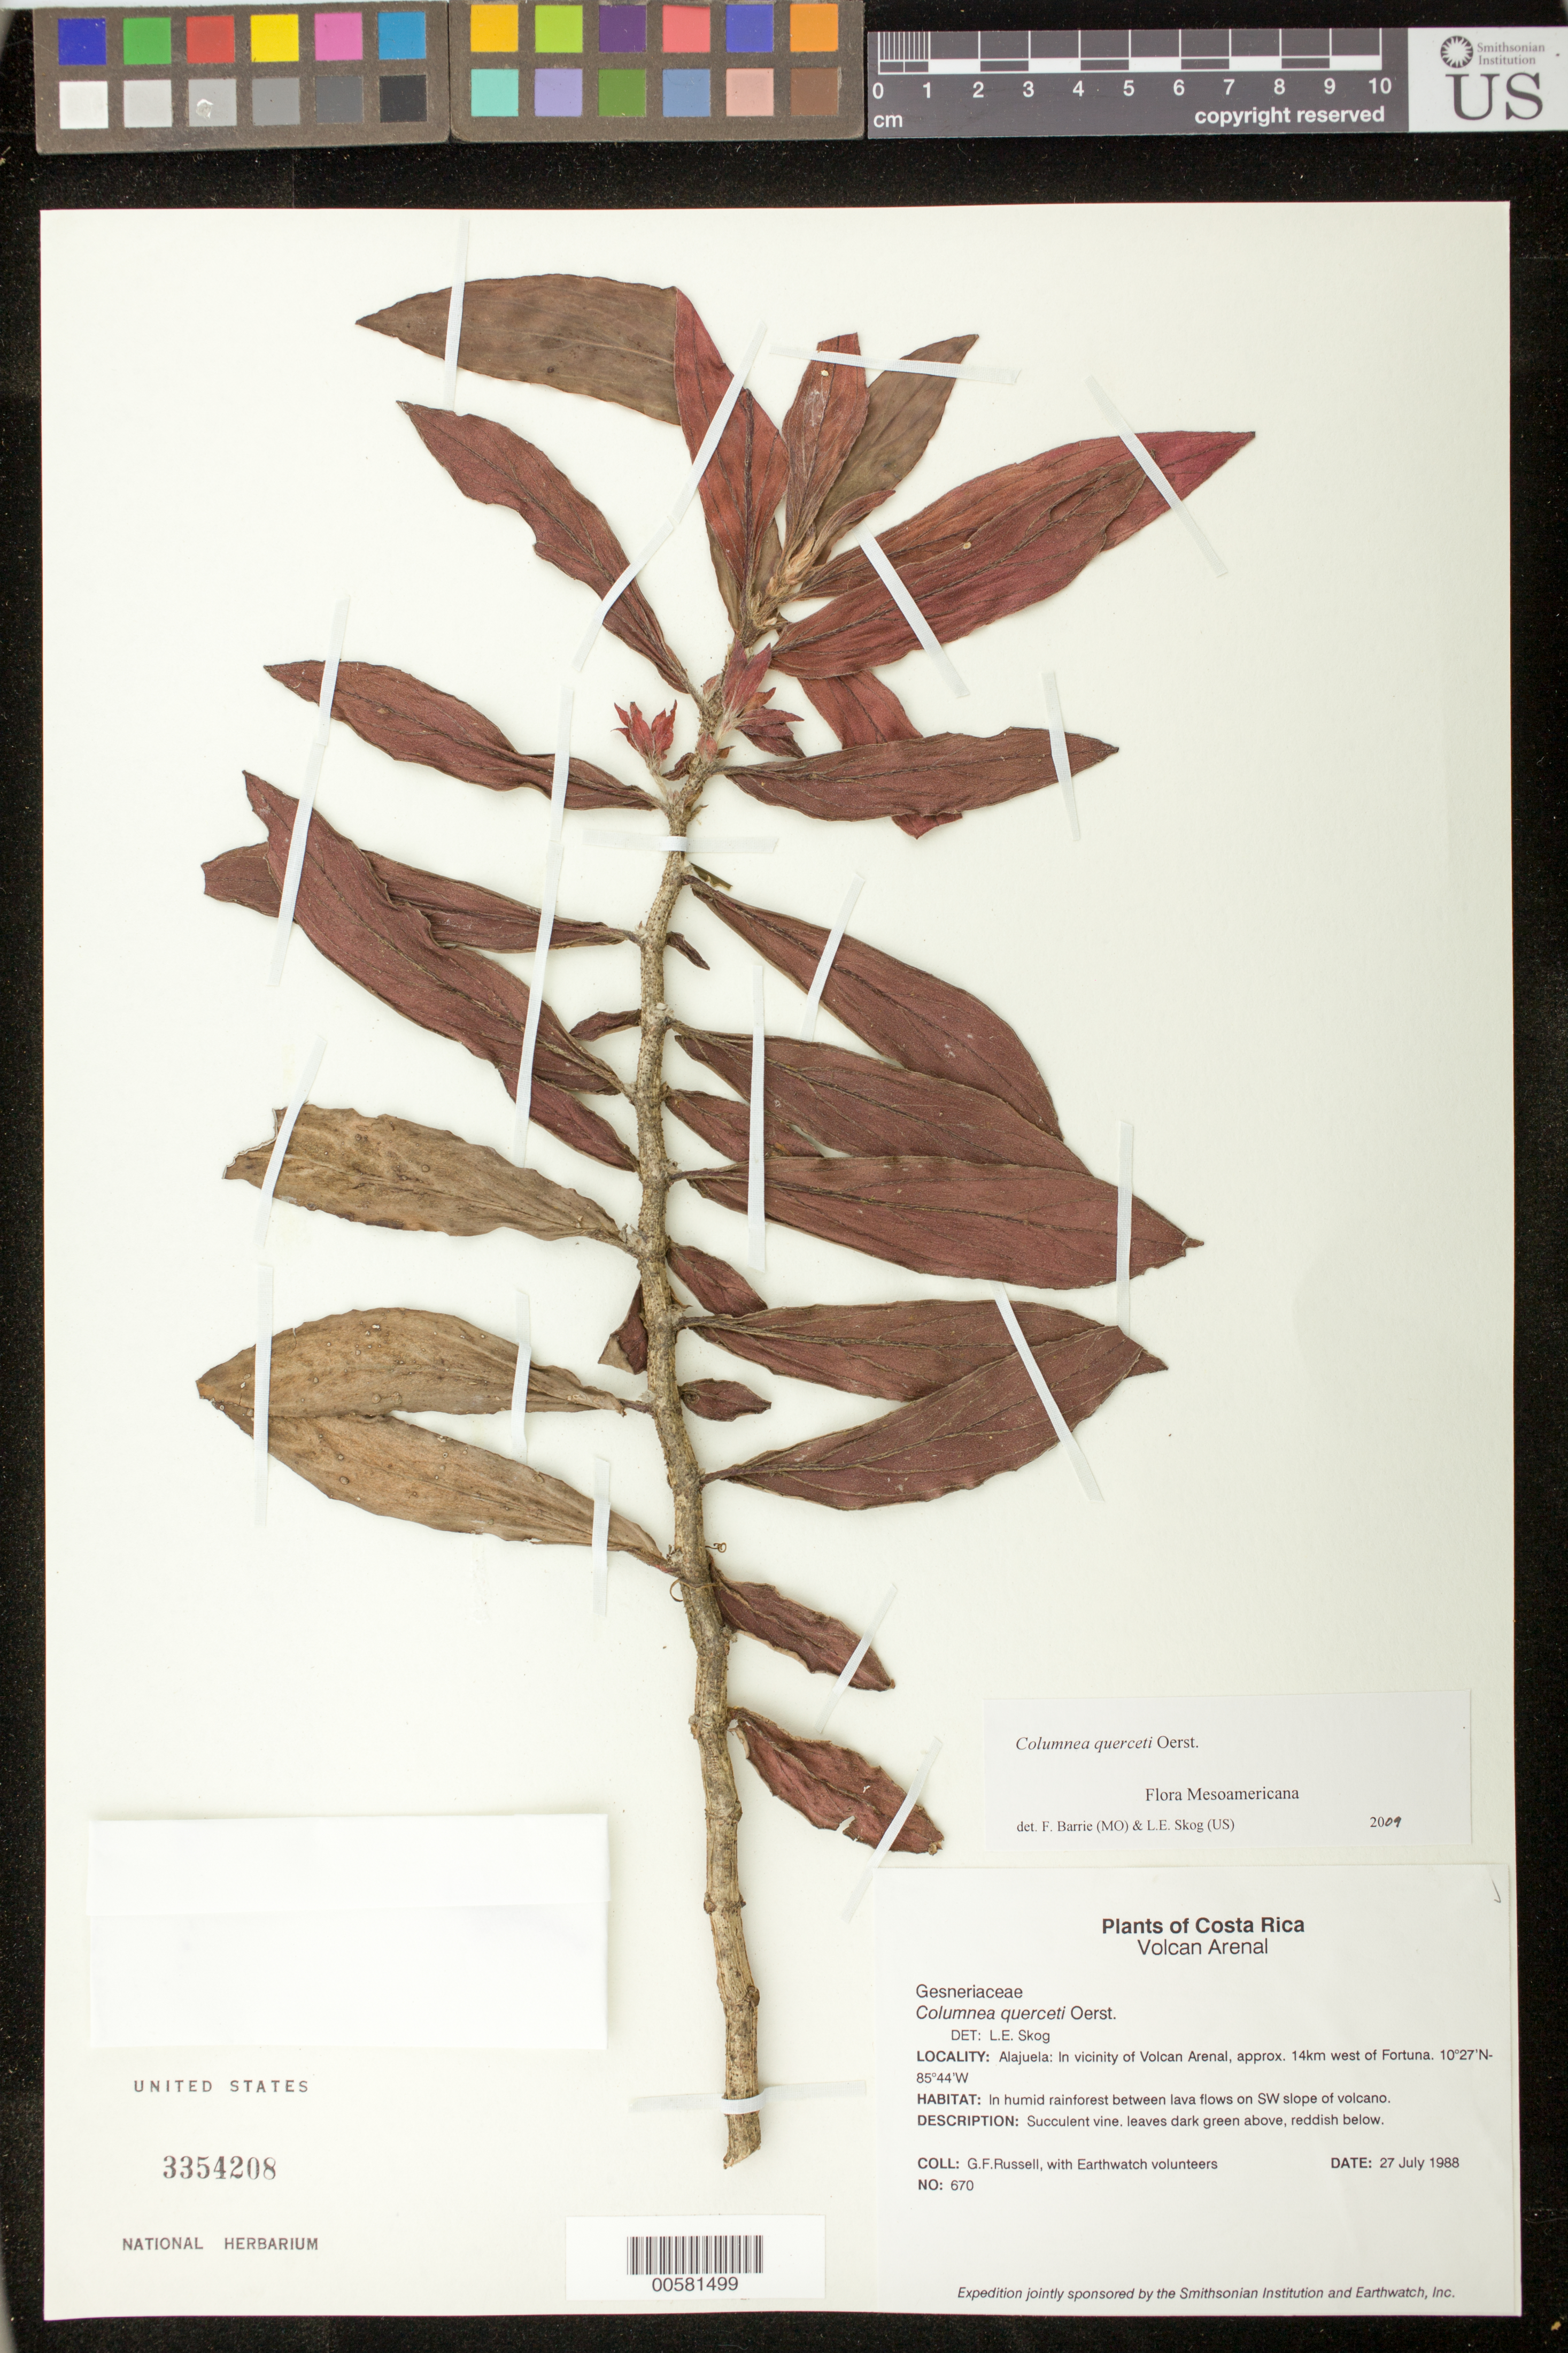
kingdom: Plantae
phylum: Tracheophyta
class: Magnoliopsida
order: Lamiales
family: Gesneriaceae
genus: Columnea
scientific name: Columnea querceti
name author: Oerst.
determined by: Skog, Laurence E.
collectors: G. Russell & Earthwatch Volunteers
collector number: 670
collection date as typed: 27 Jul 1988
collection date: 1988-07-27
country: Costa Rica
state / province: Alajuela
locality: Volcan Arenal; in vicinity of Volcan Arenal, approx. 14 km W of Fortuna, on SW slope of volcano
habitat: In humid rainforest between lava flows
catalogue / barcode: US 3354208